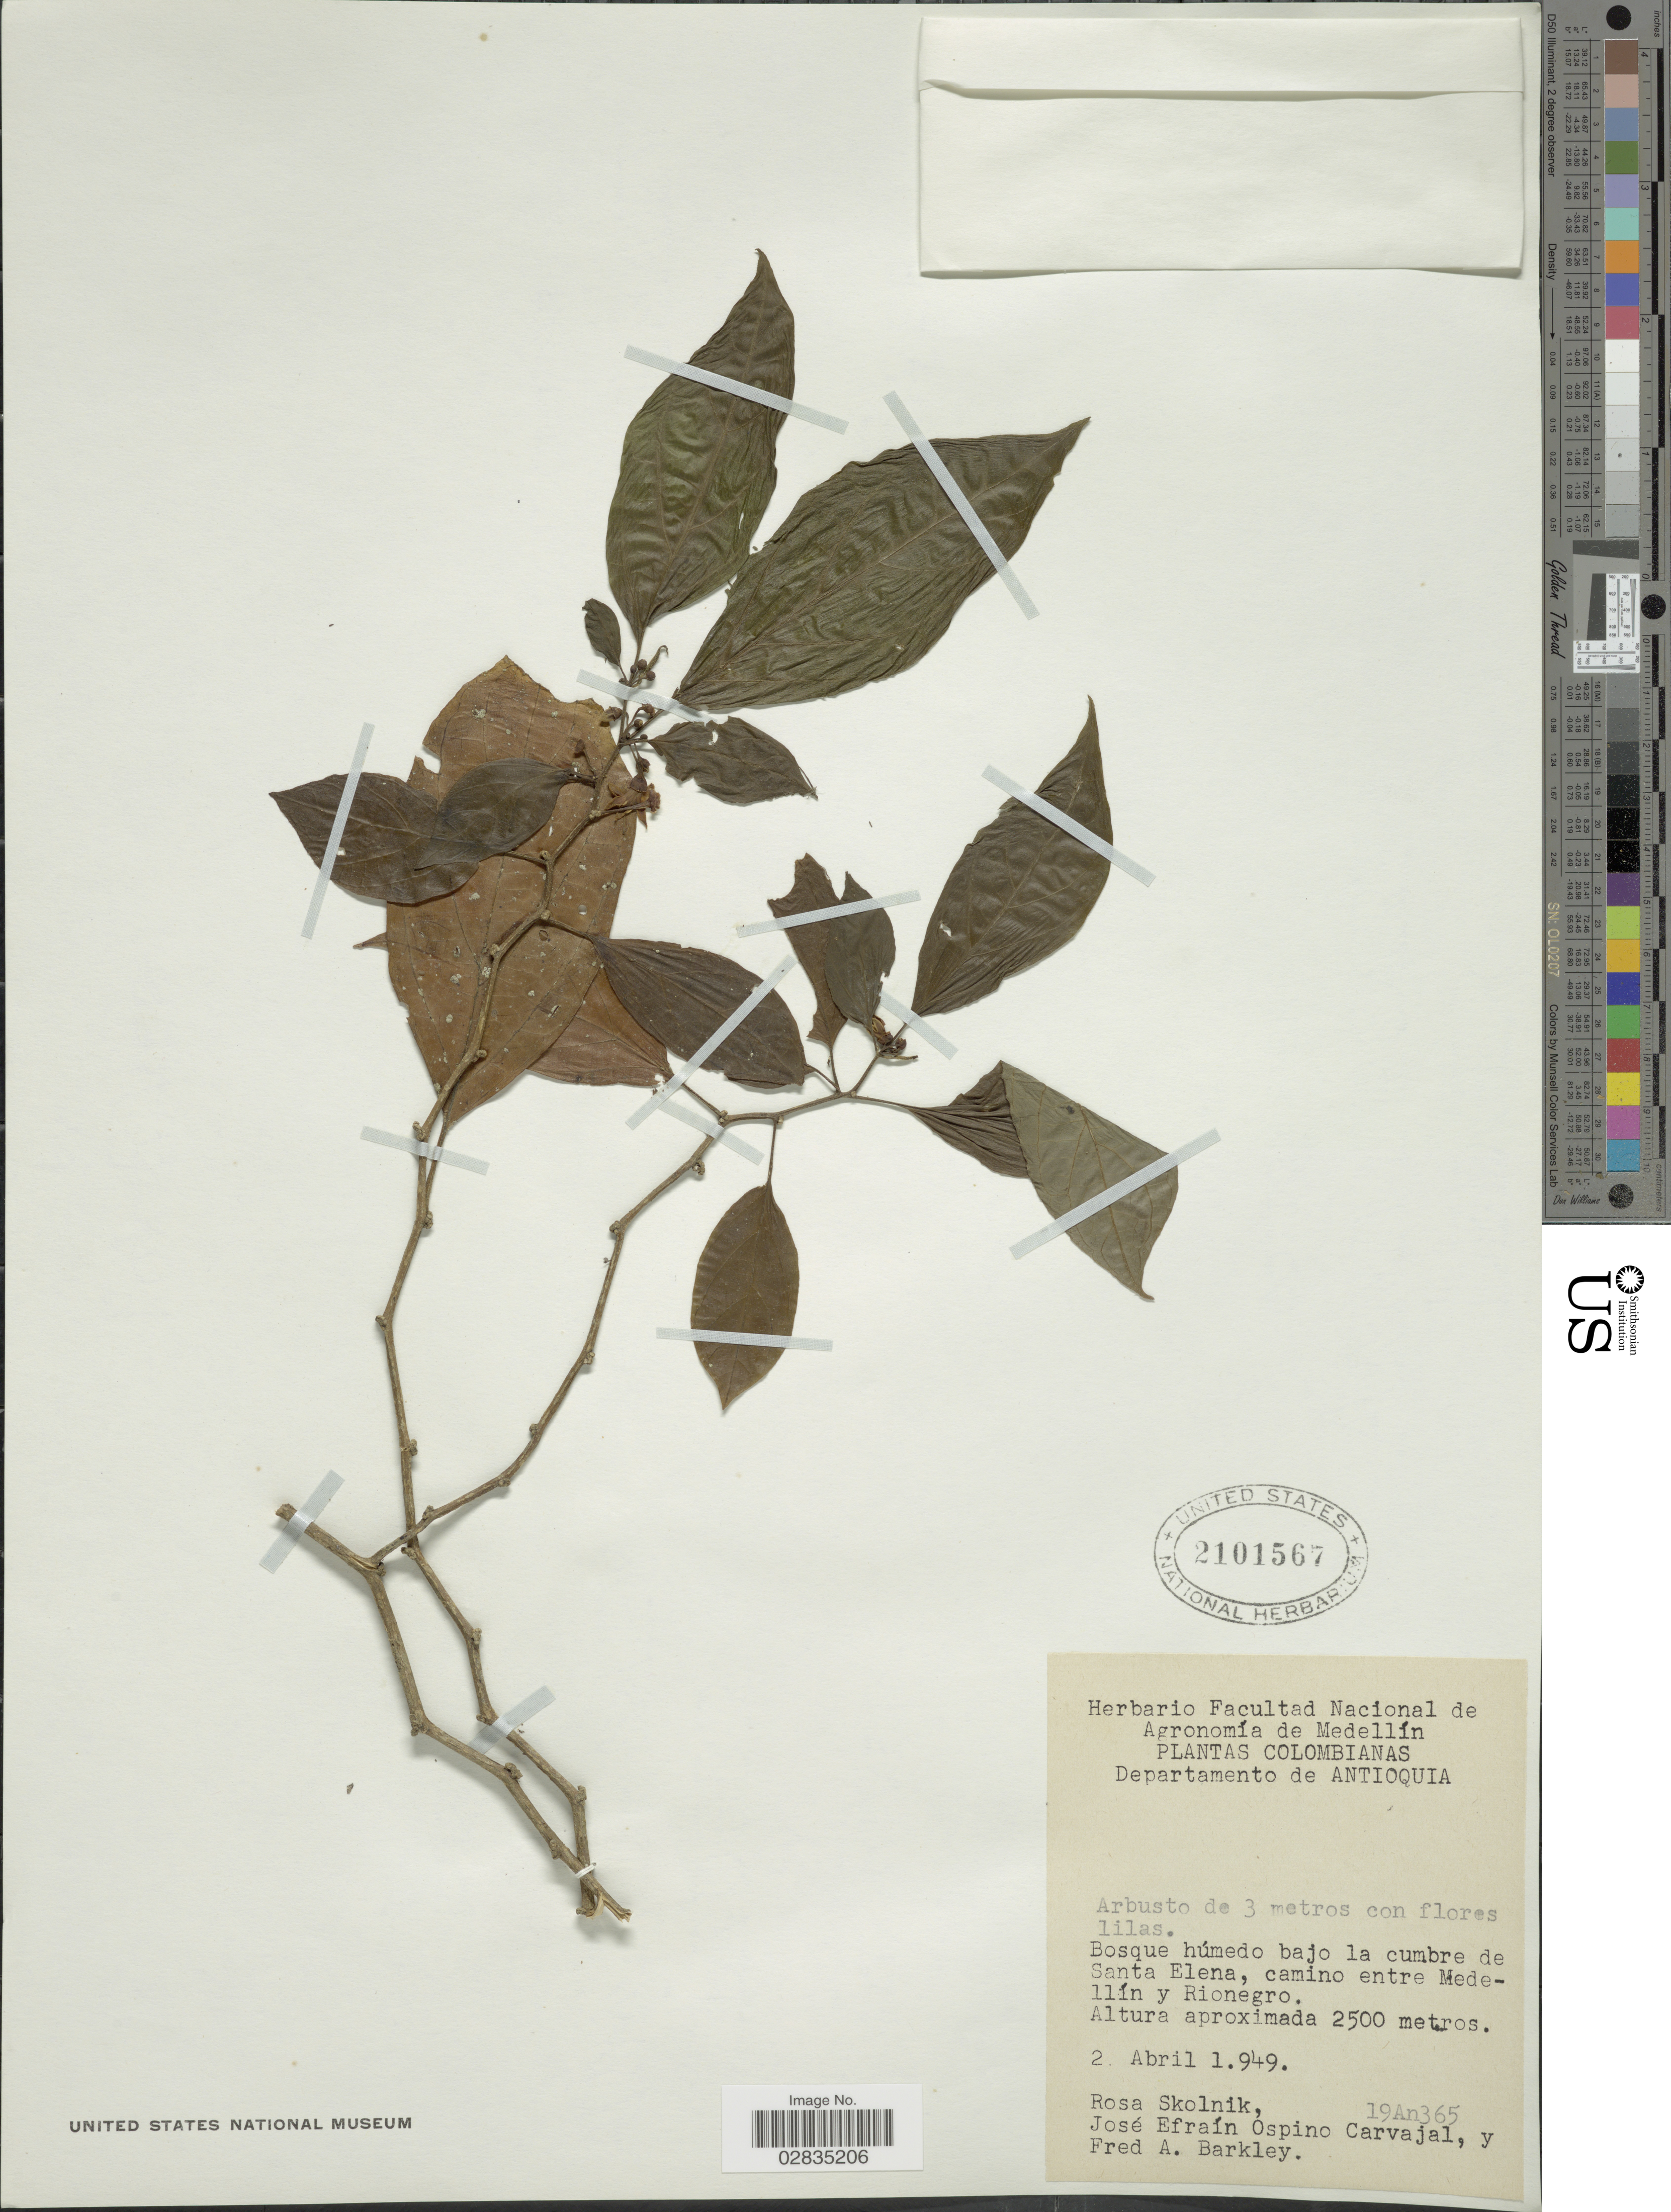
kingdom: Plantae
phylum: Tracheophyta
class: Magnoliopsida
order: Solanales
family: Solanaceae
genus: Witheringia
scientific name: Witheringia sp.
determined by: Knapp, S. D.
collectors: R. Skolnik, J. Ospino Carvajal & F. A. Barkley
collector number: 19An365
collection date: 1949-04-02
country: Colombia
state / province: Antioquia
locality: Departamento de Antioquia, bajo la cumbre de Santa Elena, camino entre Medellín y Rionegro.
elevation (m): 2500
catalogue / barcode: US 2101567